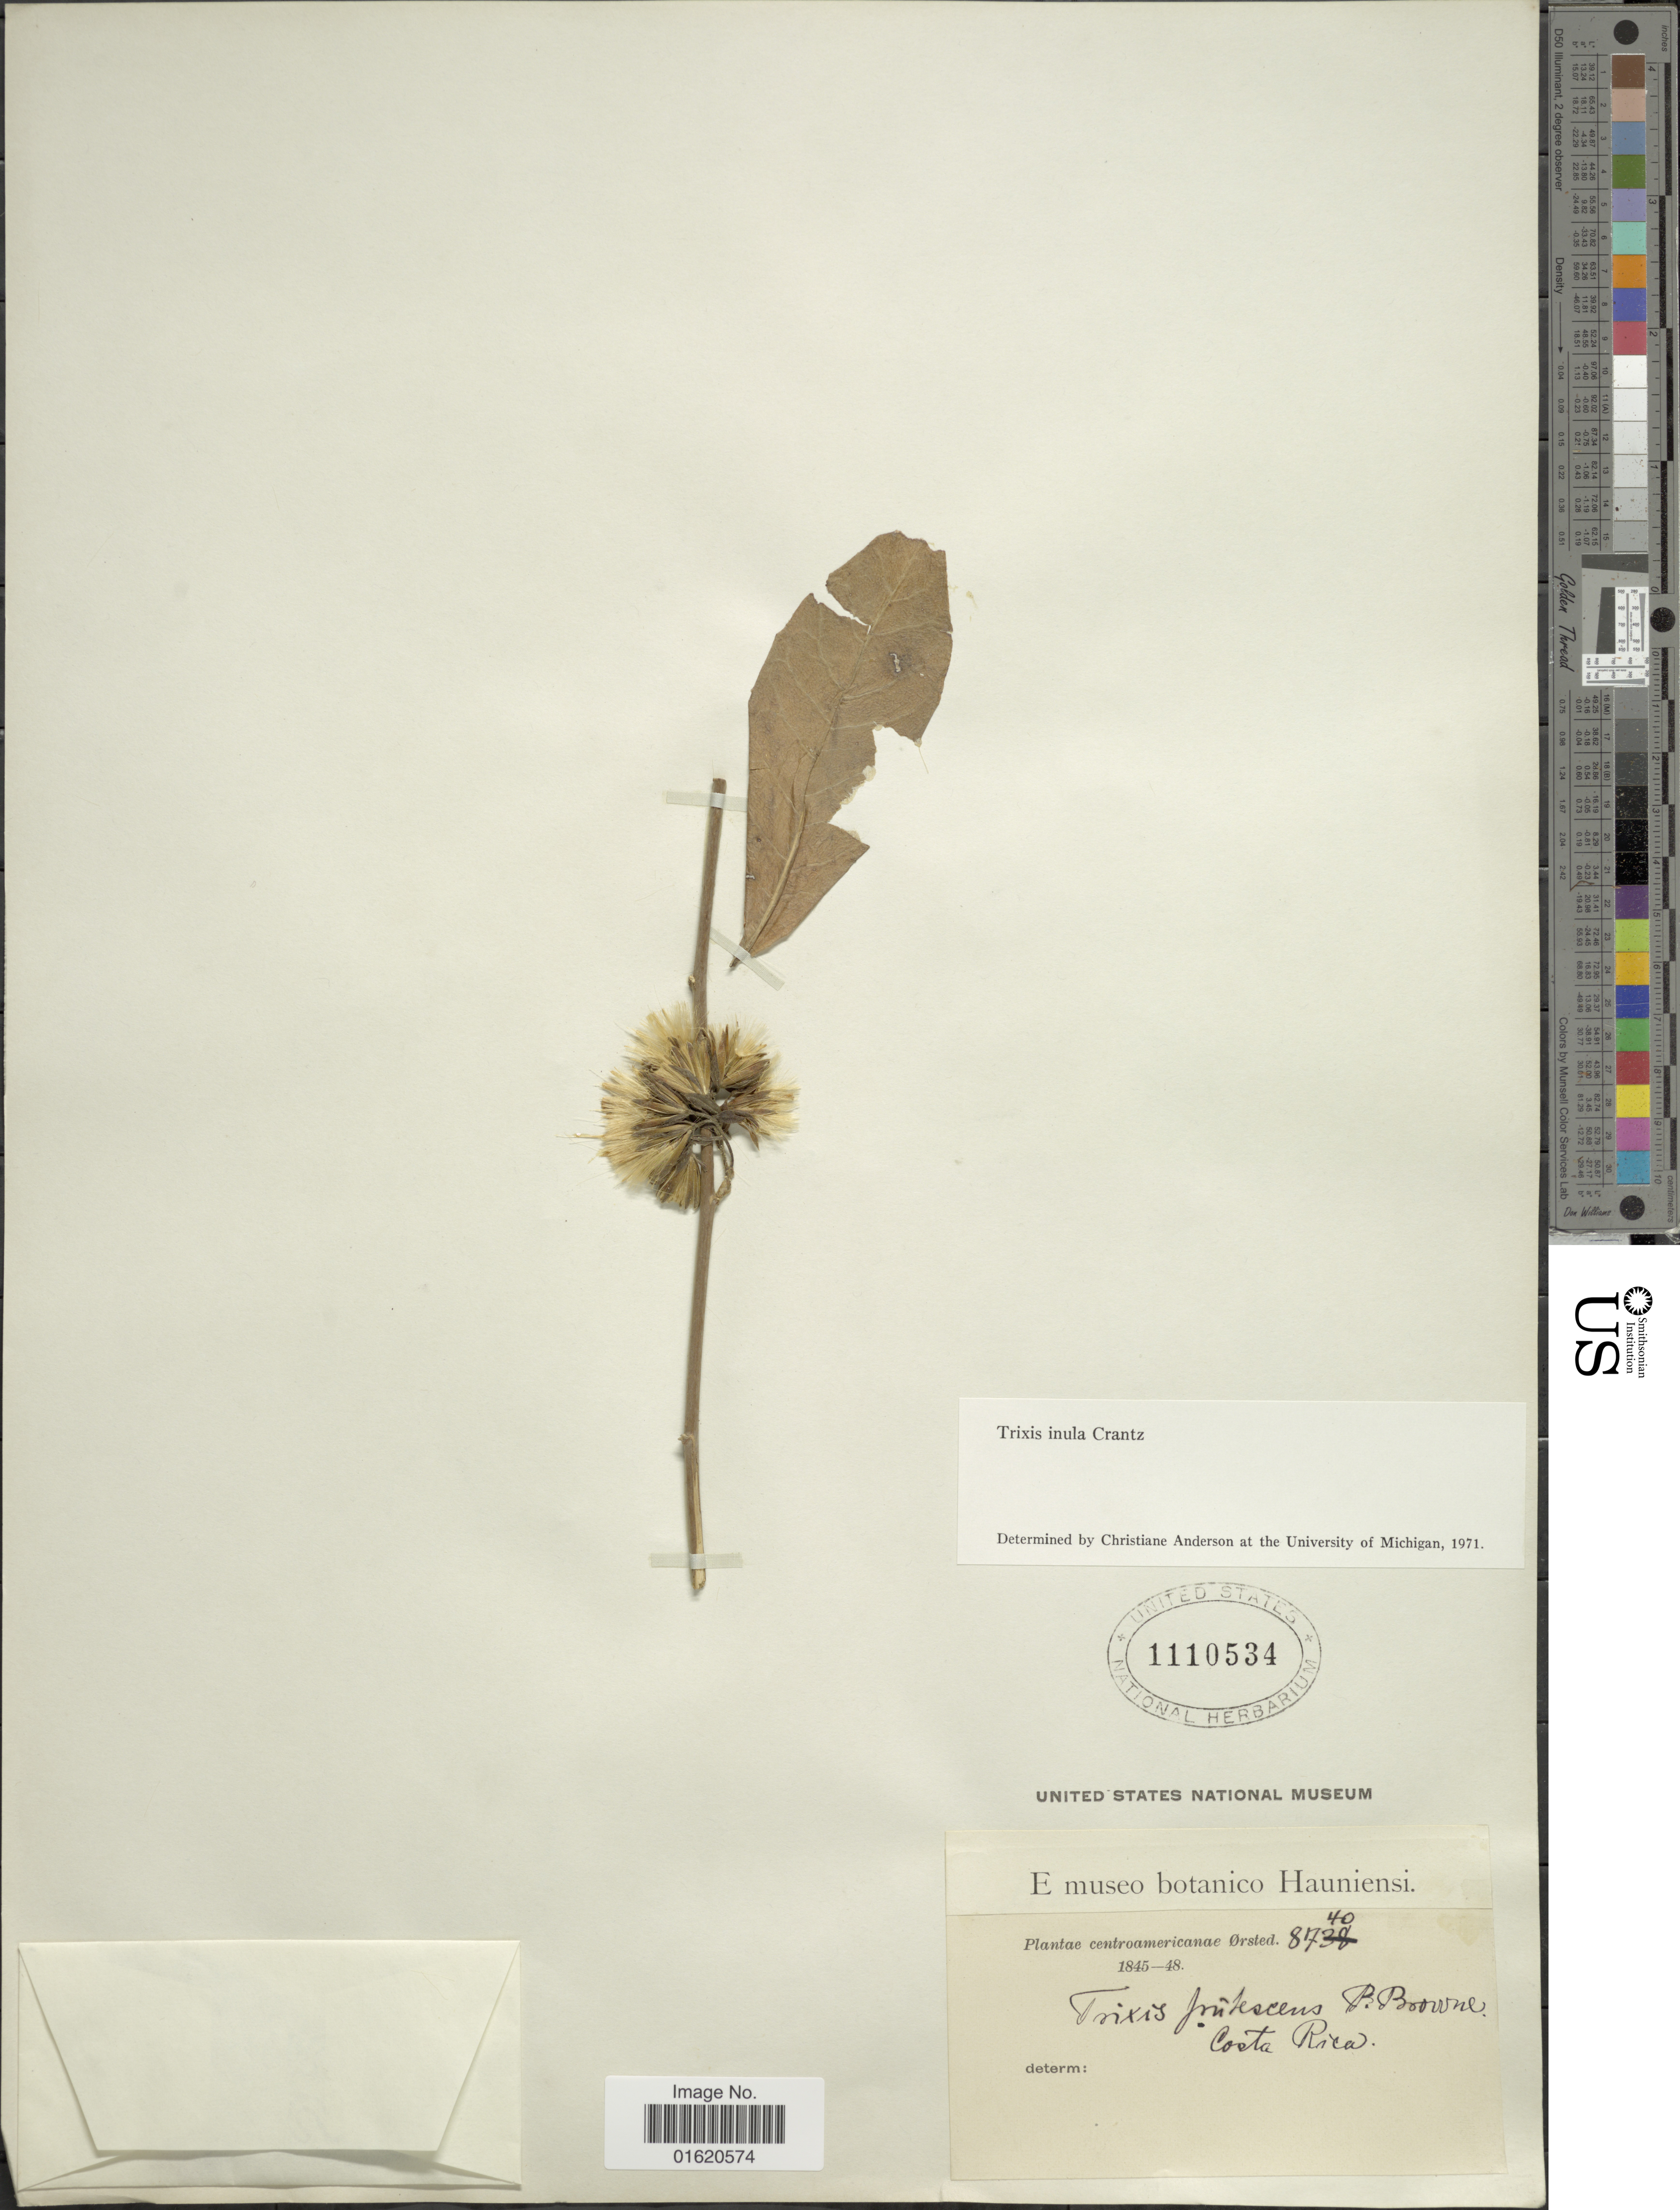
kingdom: Plantae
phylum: Tracheophyta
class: Magnoliopsida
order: Asterales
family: Asteraceae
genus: Trixis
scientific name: Trixis inula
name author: Crantz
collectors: Ørsted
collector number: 8740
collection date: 1845/1848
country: Costa Rica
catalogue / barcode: US 1110534